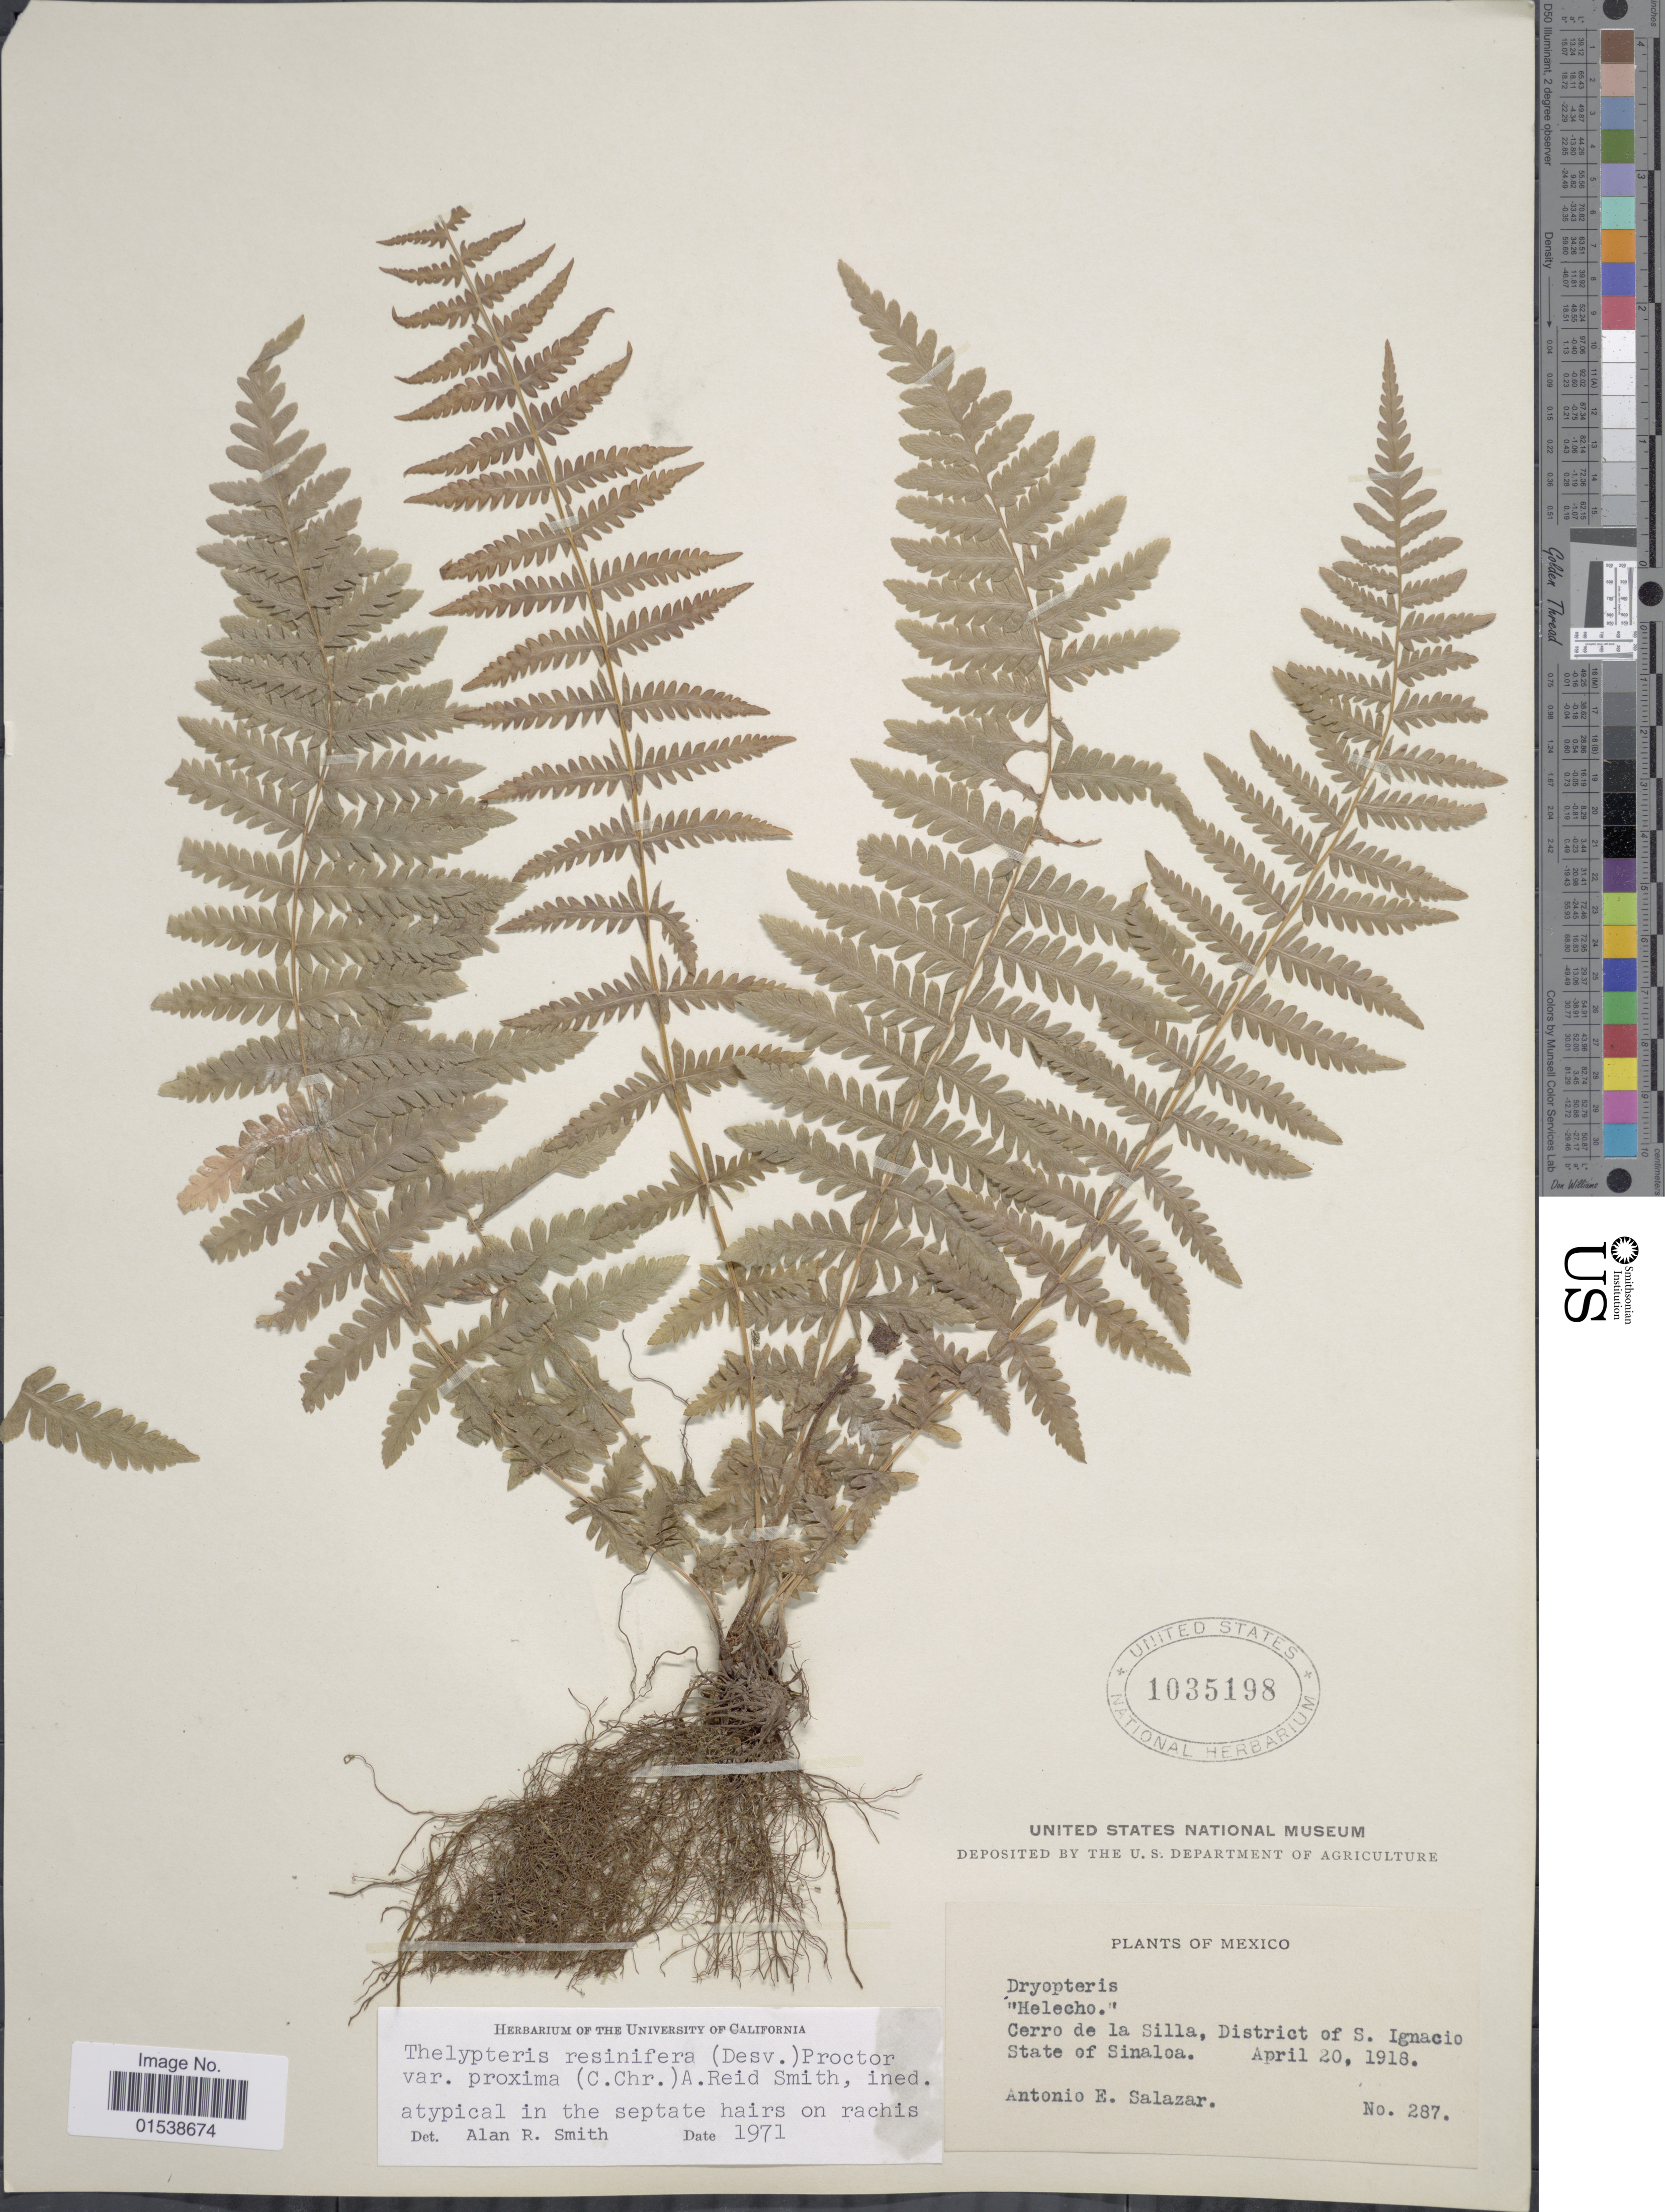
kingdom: Plantae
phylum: Tracheophyta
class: Polypodiopsida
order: Polypodiales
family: Thelypteridaceae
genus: Amauropelta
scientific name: Amauropelta resinifera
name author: (Desv.) Pic. Serm.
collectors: A. E. Salazar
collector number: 287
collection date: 1918-04-20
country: Mexico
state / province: Sinaloa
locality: Cerro de la Silla, District of S. Ignacio, State of Sinaloa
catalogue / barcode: US 1035198